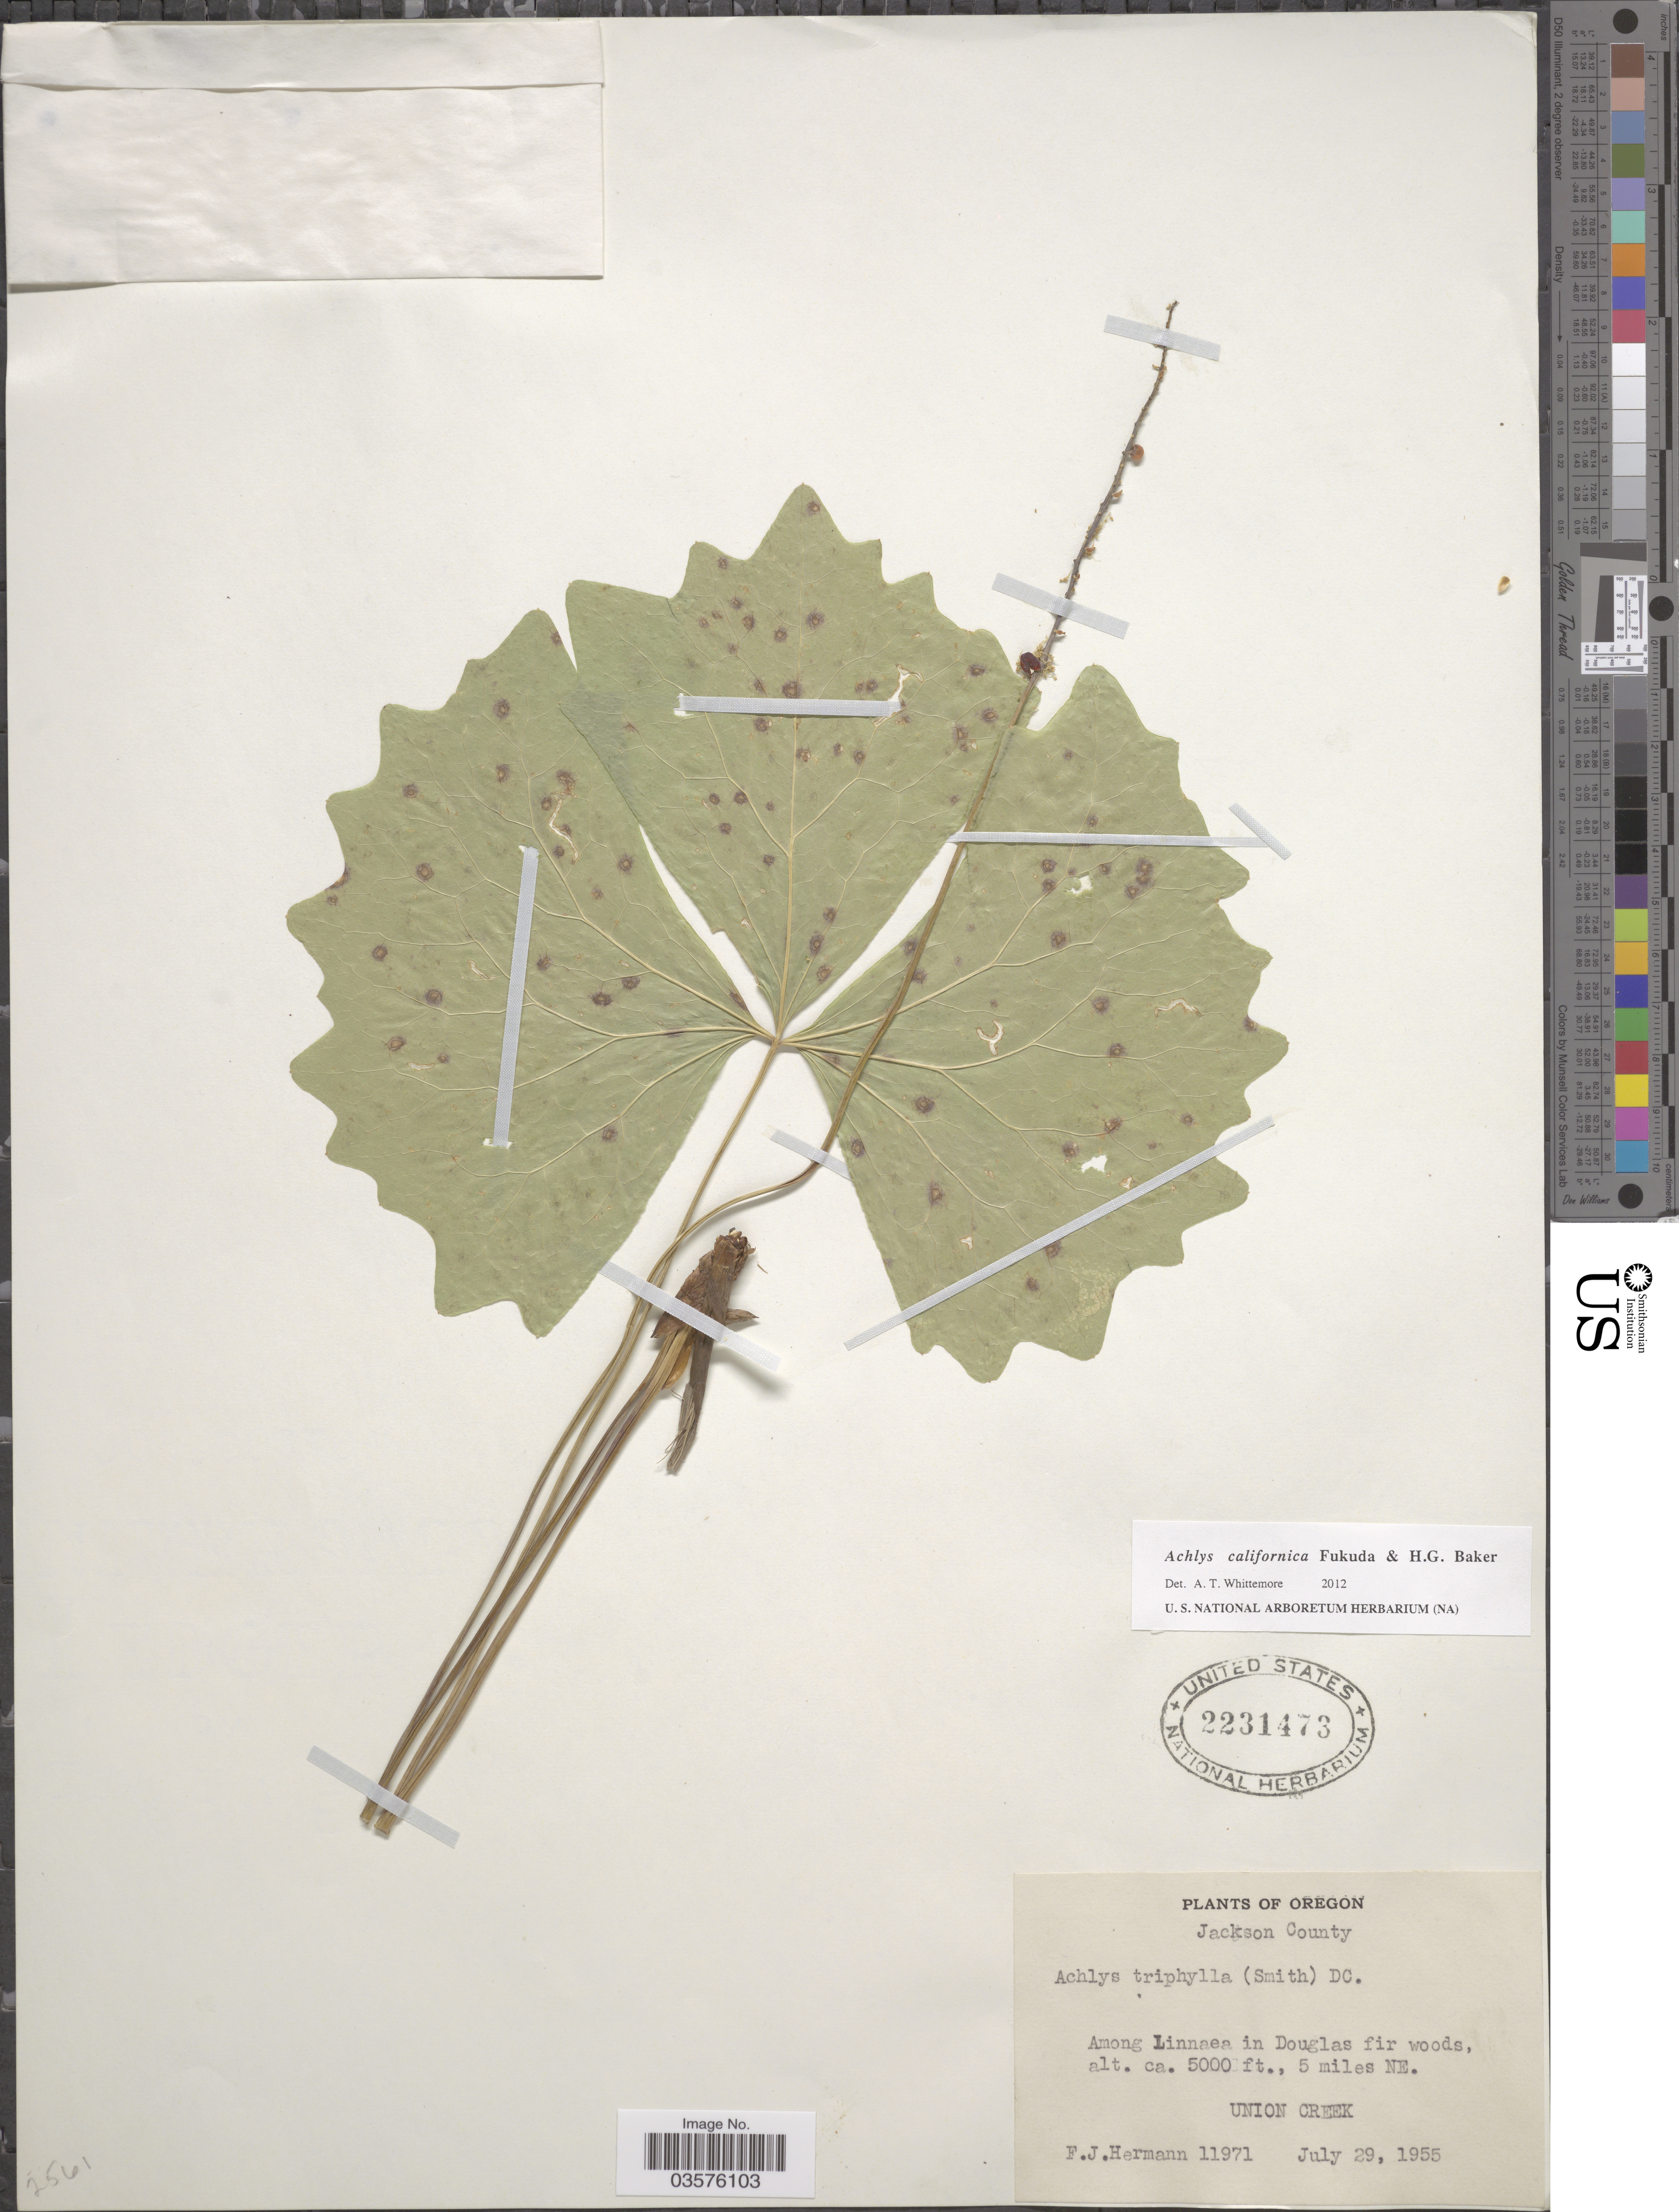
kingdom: Plantae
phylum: Tracheophyta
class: Magnoliopsida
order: Ranunculales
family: Berberidaceae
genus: Achlys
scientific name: Achlys californica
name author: Fukuda & H.G. Baker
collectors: F. J. Hermann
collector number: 11971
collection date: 1955-07-29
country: United States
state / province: Oregon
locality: Jackson County. 5 miles NE. Union Creek.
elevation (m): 1524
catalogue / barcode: US 2231473